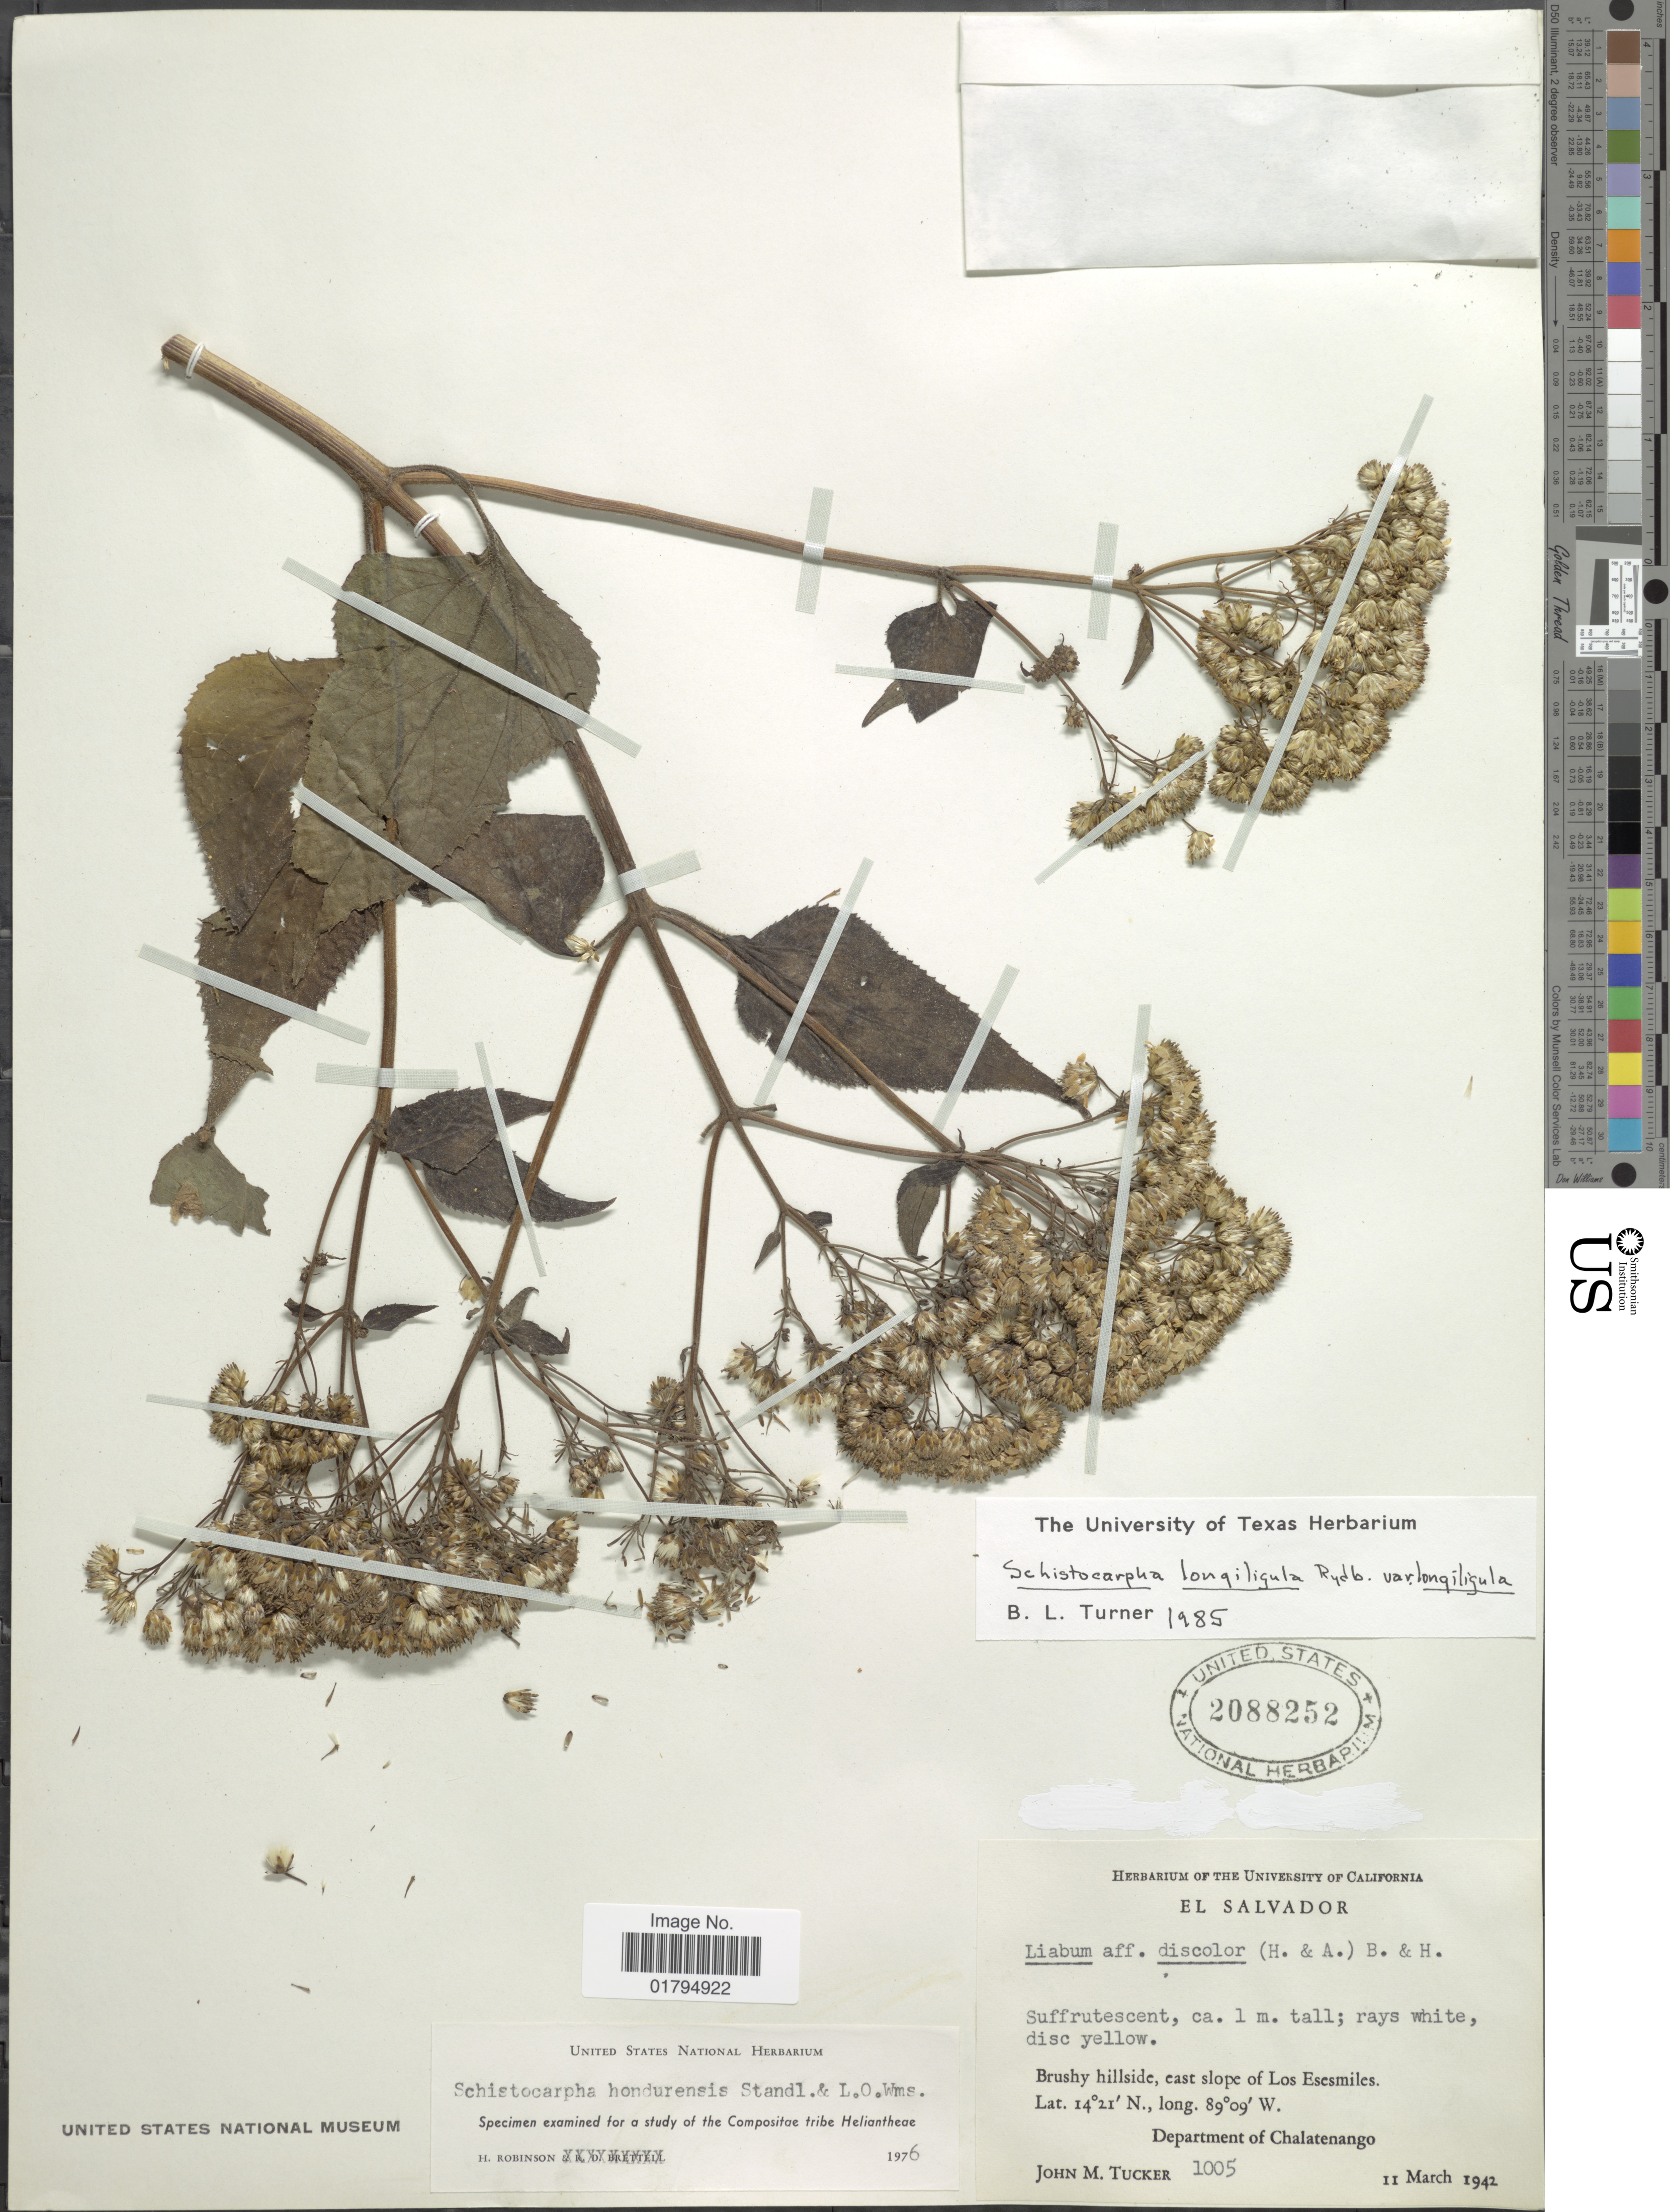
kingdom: Plantae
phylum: Tracheophyta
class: Magnoliopsida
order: Asterales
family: Asteraceae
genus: Schistocarpha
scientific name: Schistocarpha hondurensis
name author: Standl. & L.O. Williams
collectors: J. M. Tucker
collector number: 1005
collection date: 1942-03-11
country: El Salvador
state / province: Chalatenango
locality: East slope of Los Esesmiles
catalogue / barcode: US 2088252